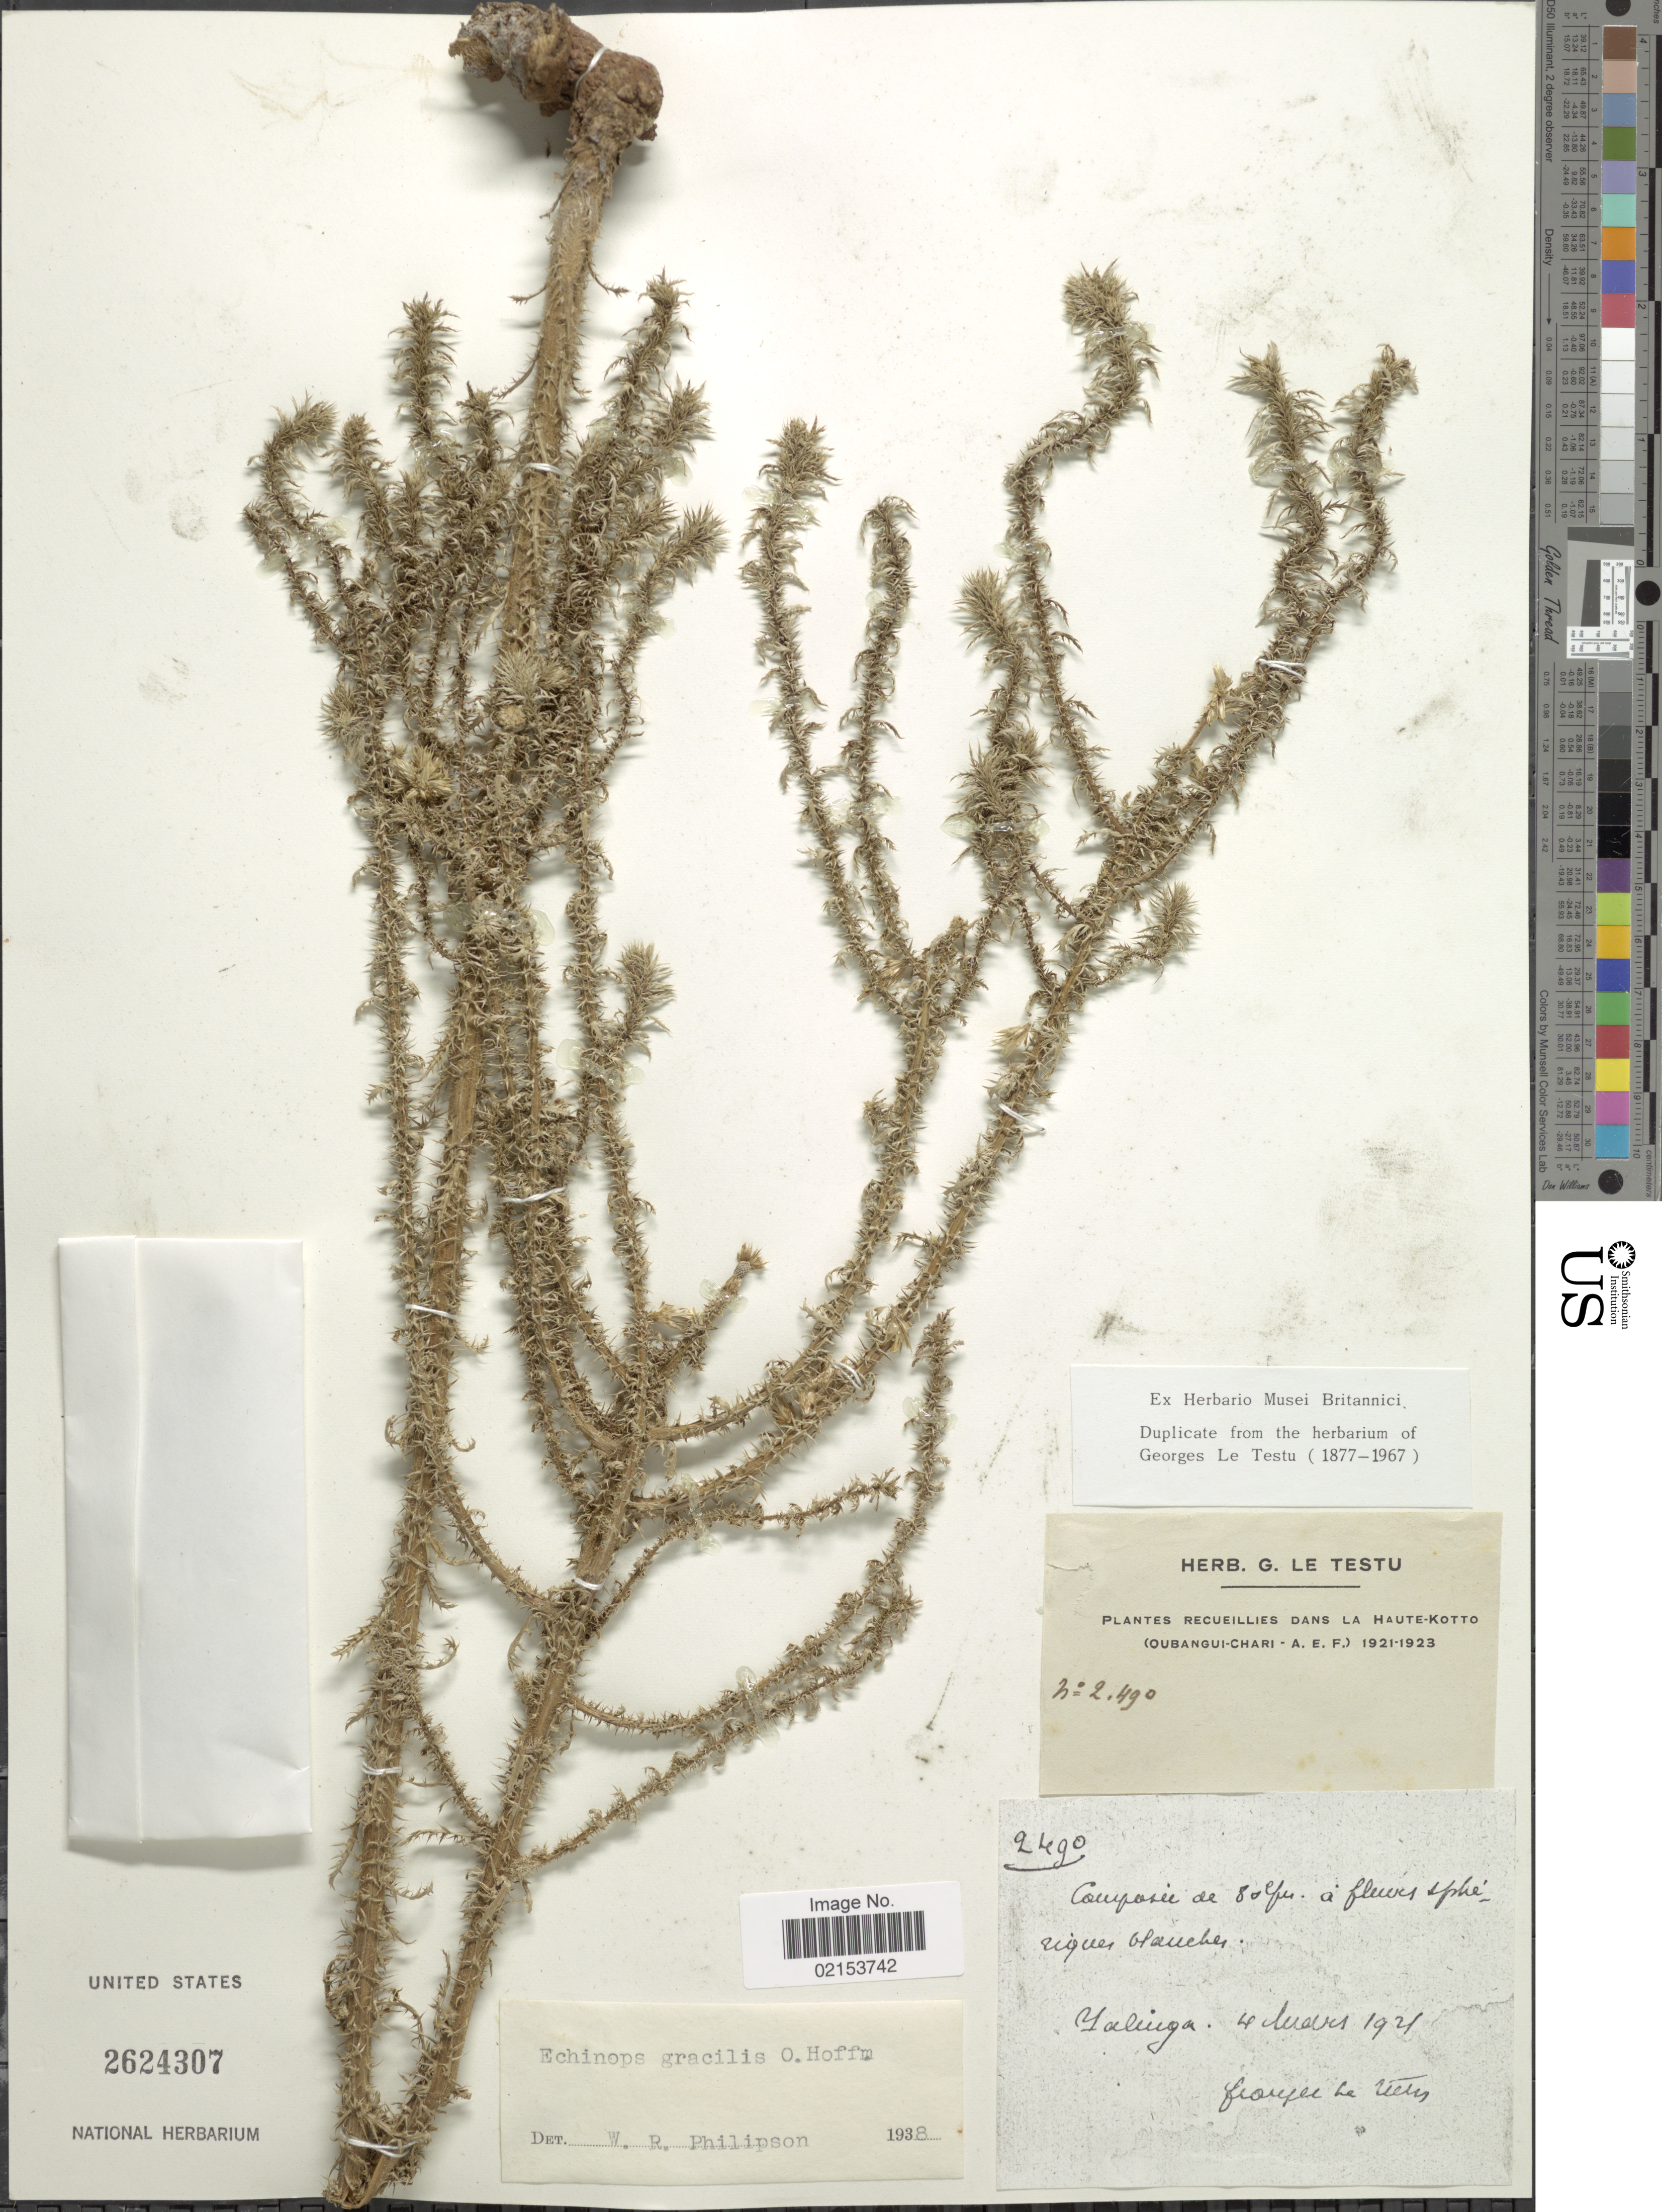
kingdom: Plantae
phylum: Tracheophyta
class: Magnoliopsida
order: Asterales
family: Asteraceae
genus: Echinops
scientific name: Echinops gracilis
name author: O. Hoffm.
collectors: G. Le Testu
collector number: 2490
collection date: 1921-03-04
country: Central African Republic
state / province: Haute-Kotto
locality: Oubangui-Chari A.E.F. Yalinga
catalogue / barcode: US 2624307